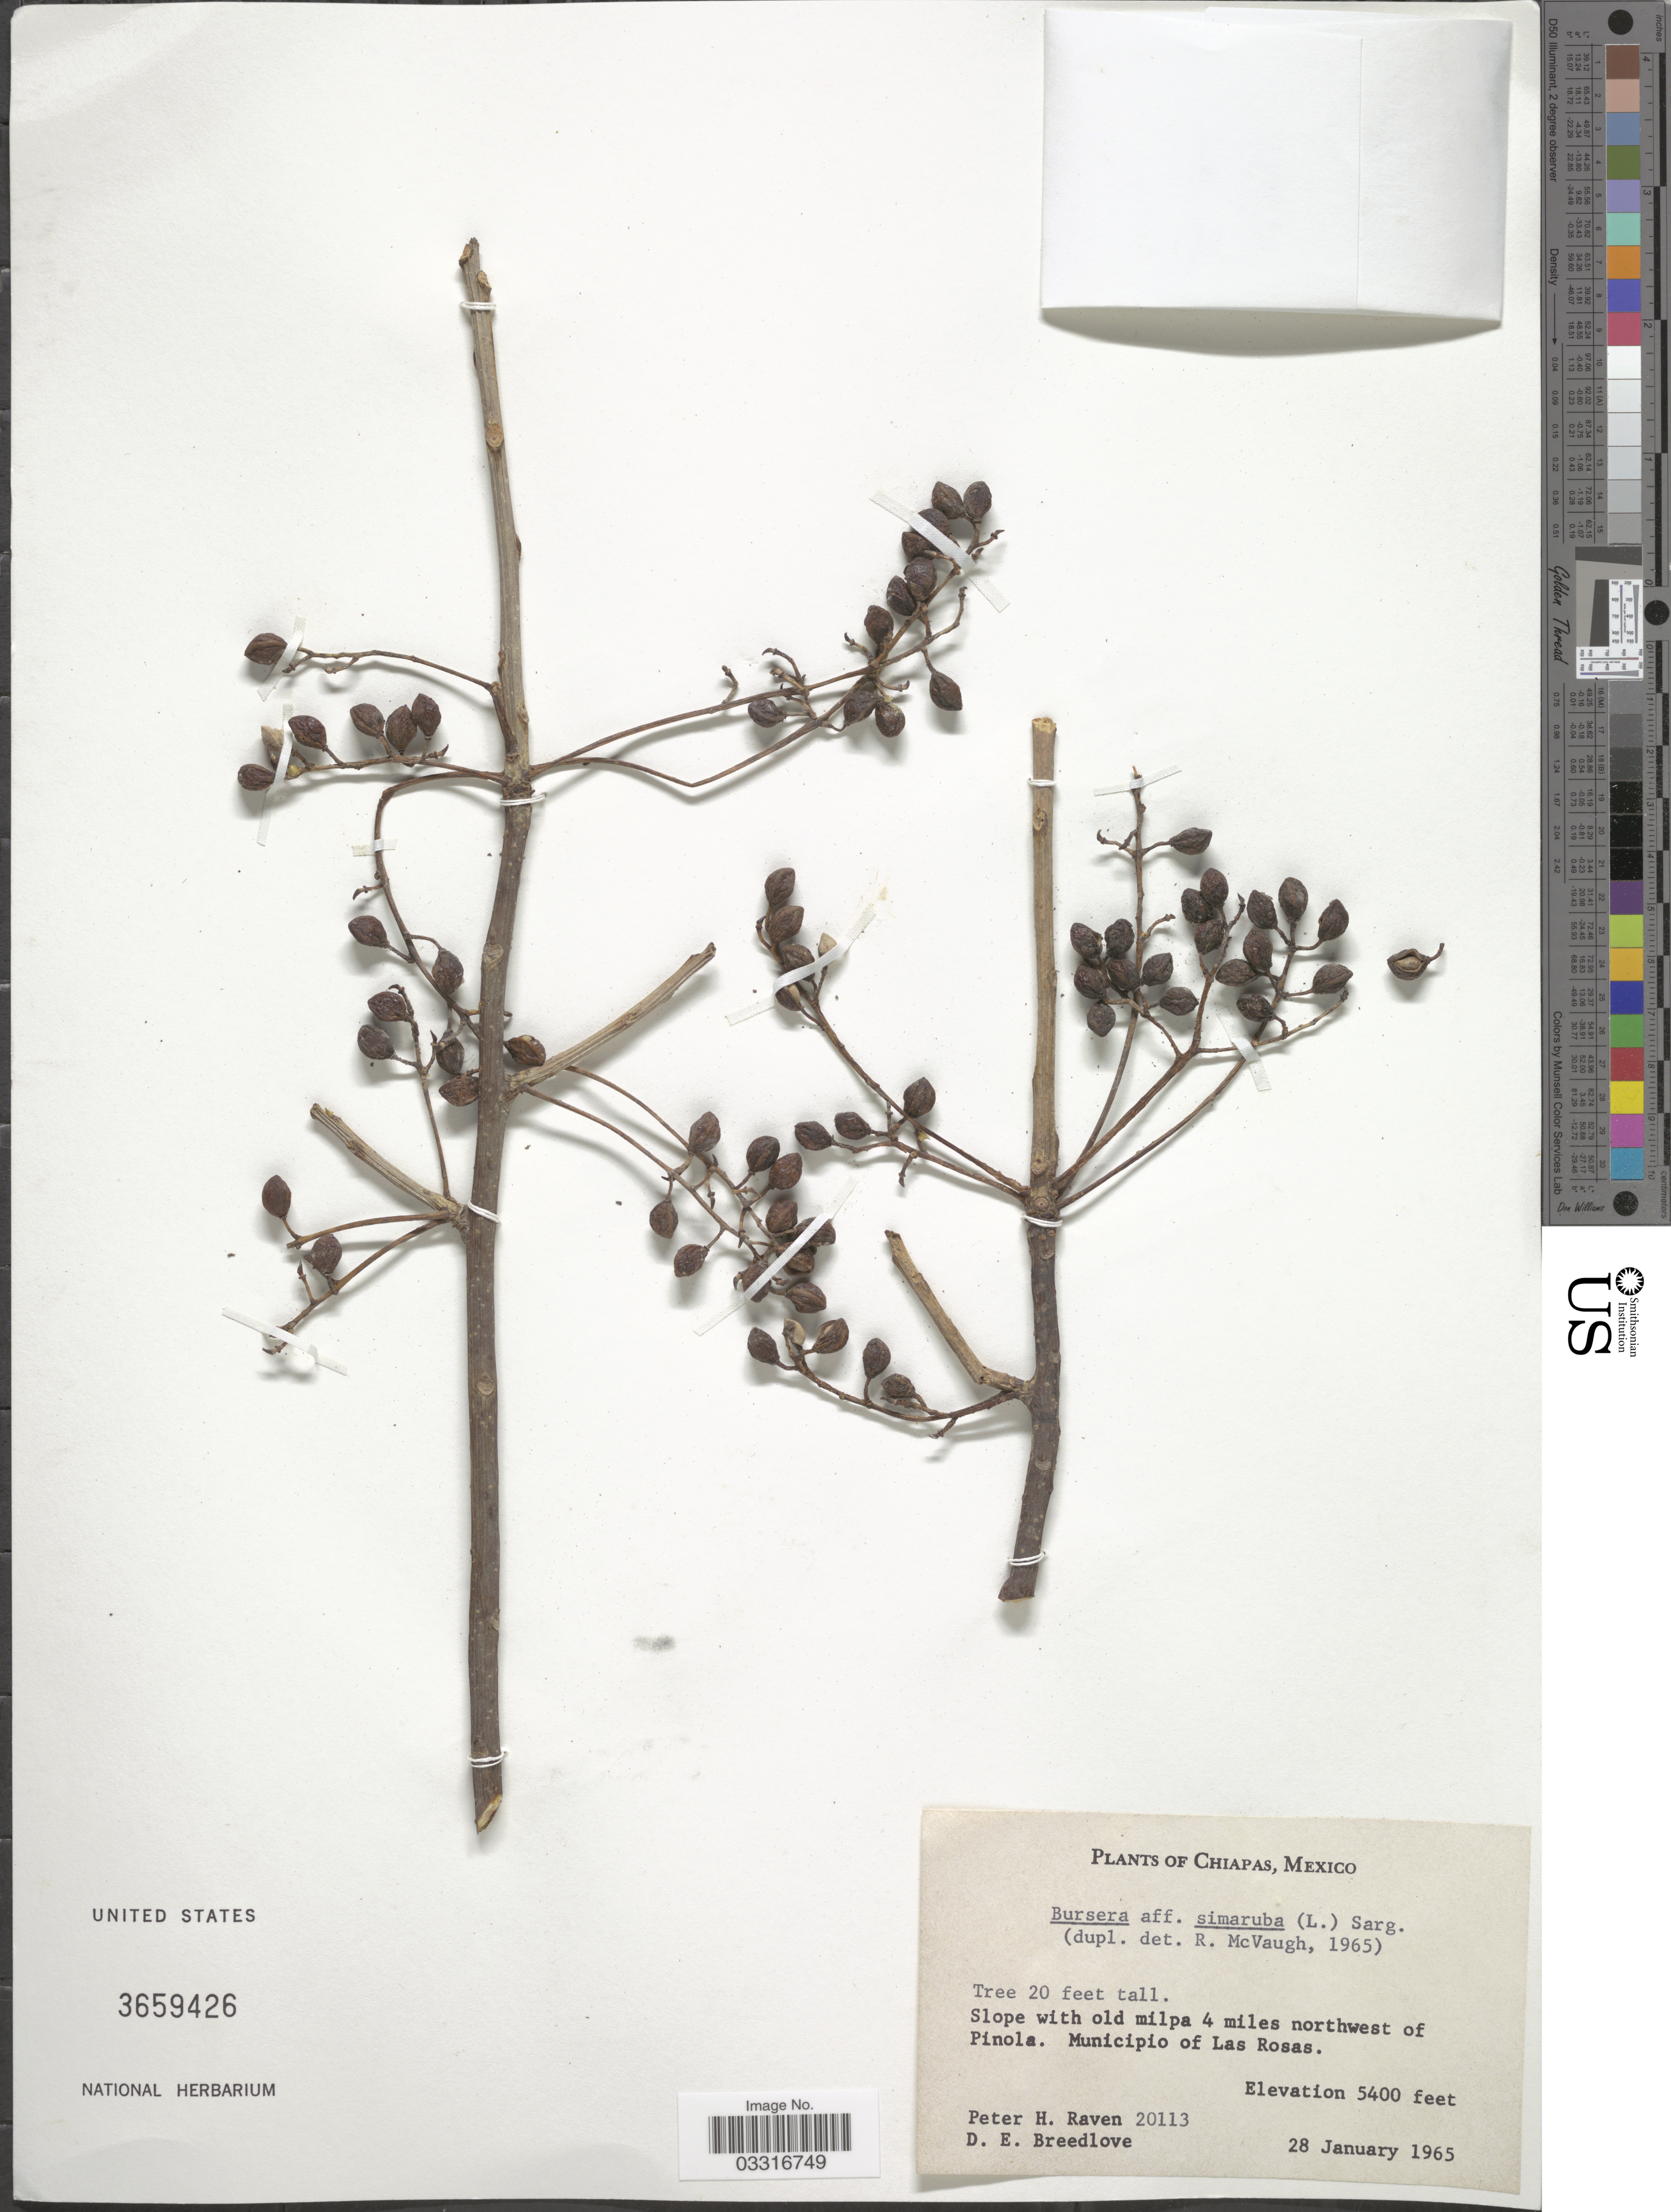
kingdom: Plantae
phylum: Tracheophyta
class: Magnoliopsida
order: Sapindales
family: Burseraceae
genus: Bursera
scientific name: Bursera simaruba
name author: (L.) Sarg.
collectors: P. Raven & D. E. Breedlove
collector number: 20113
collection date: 1965-01-28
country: Mexico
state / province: Chiapas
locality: Slope with old milpa 4 miles northwest of Pinola. Municipio of Las Rosas.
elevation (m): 1646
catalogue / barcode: US 3659426